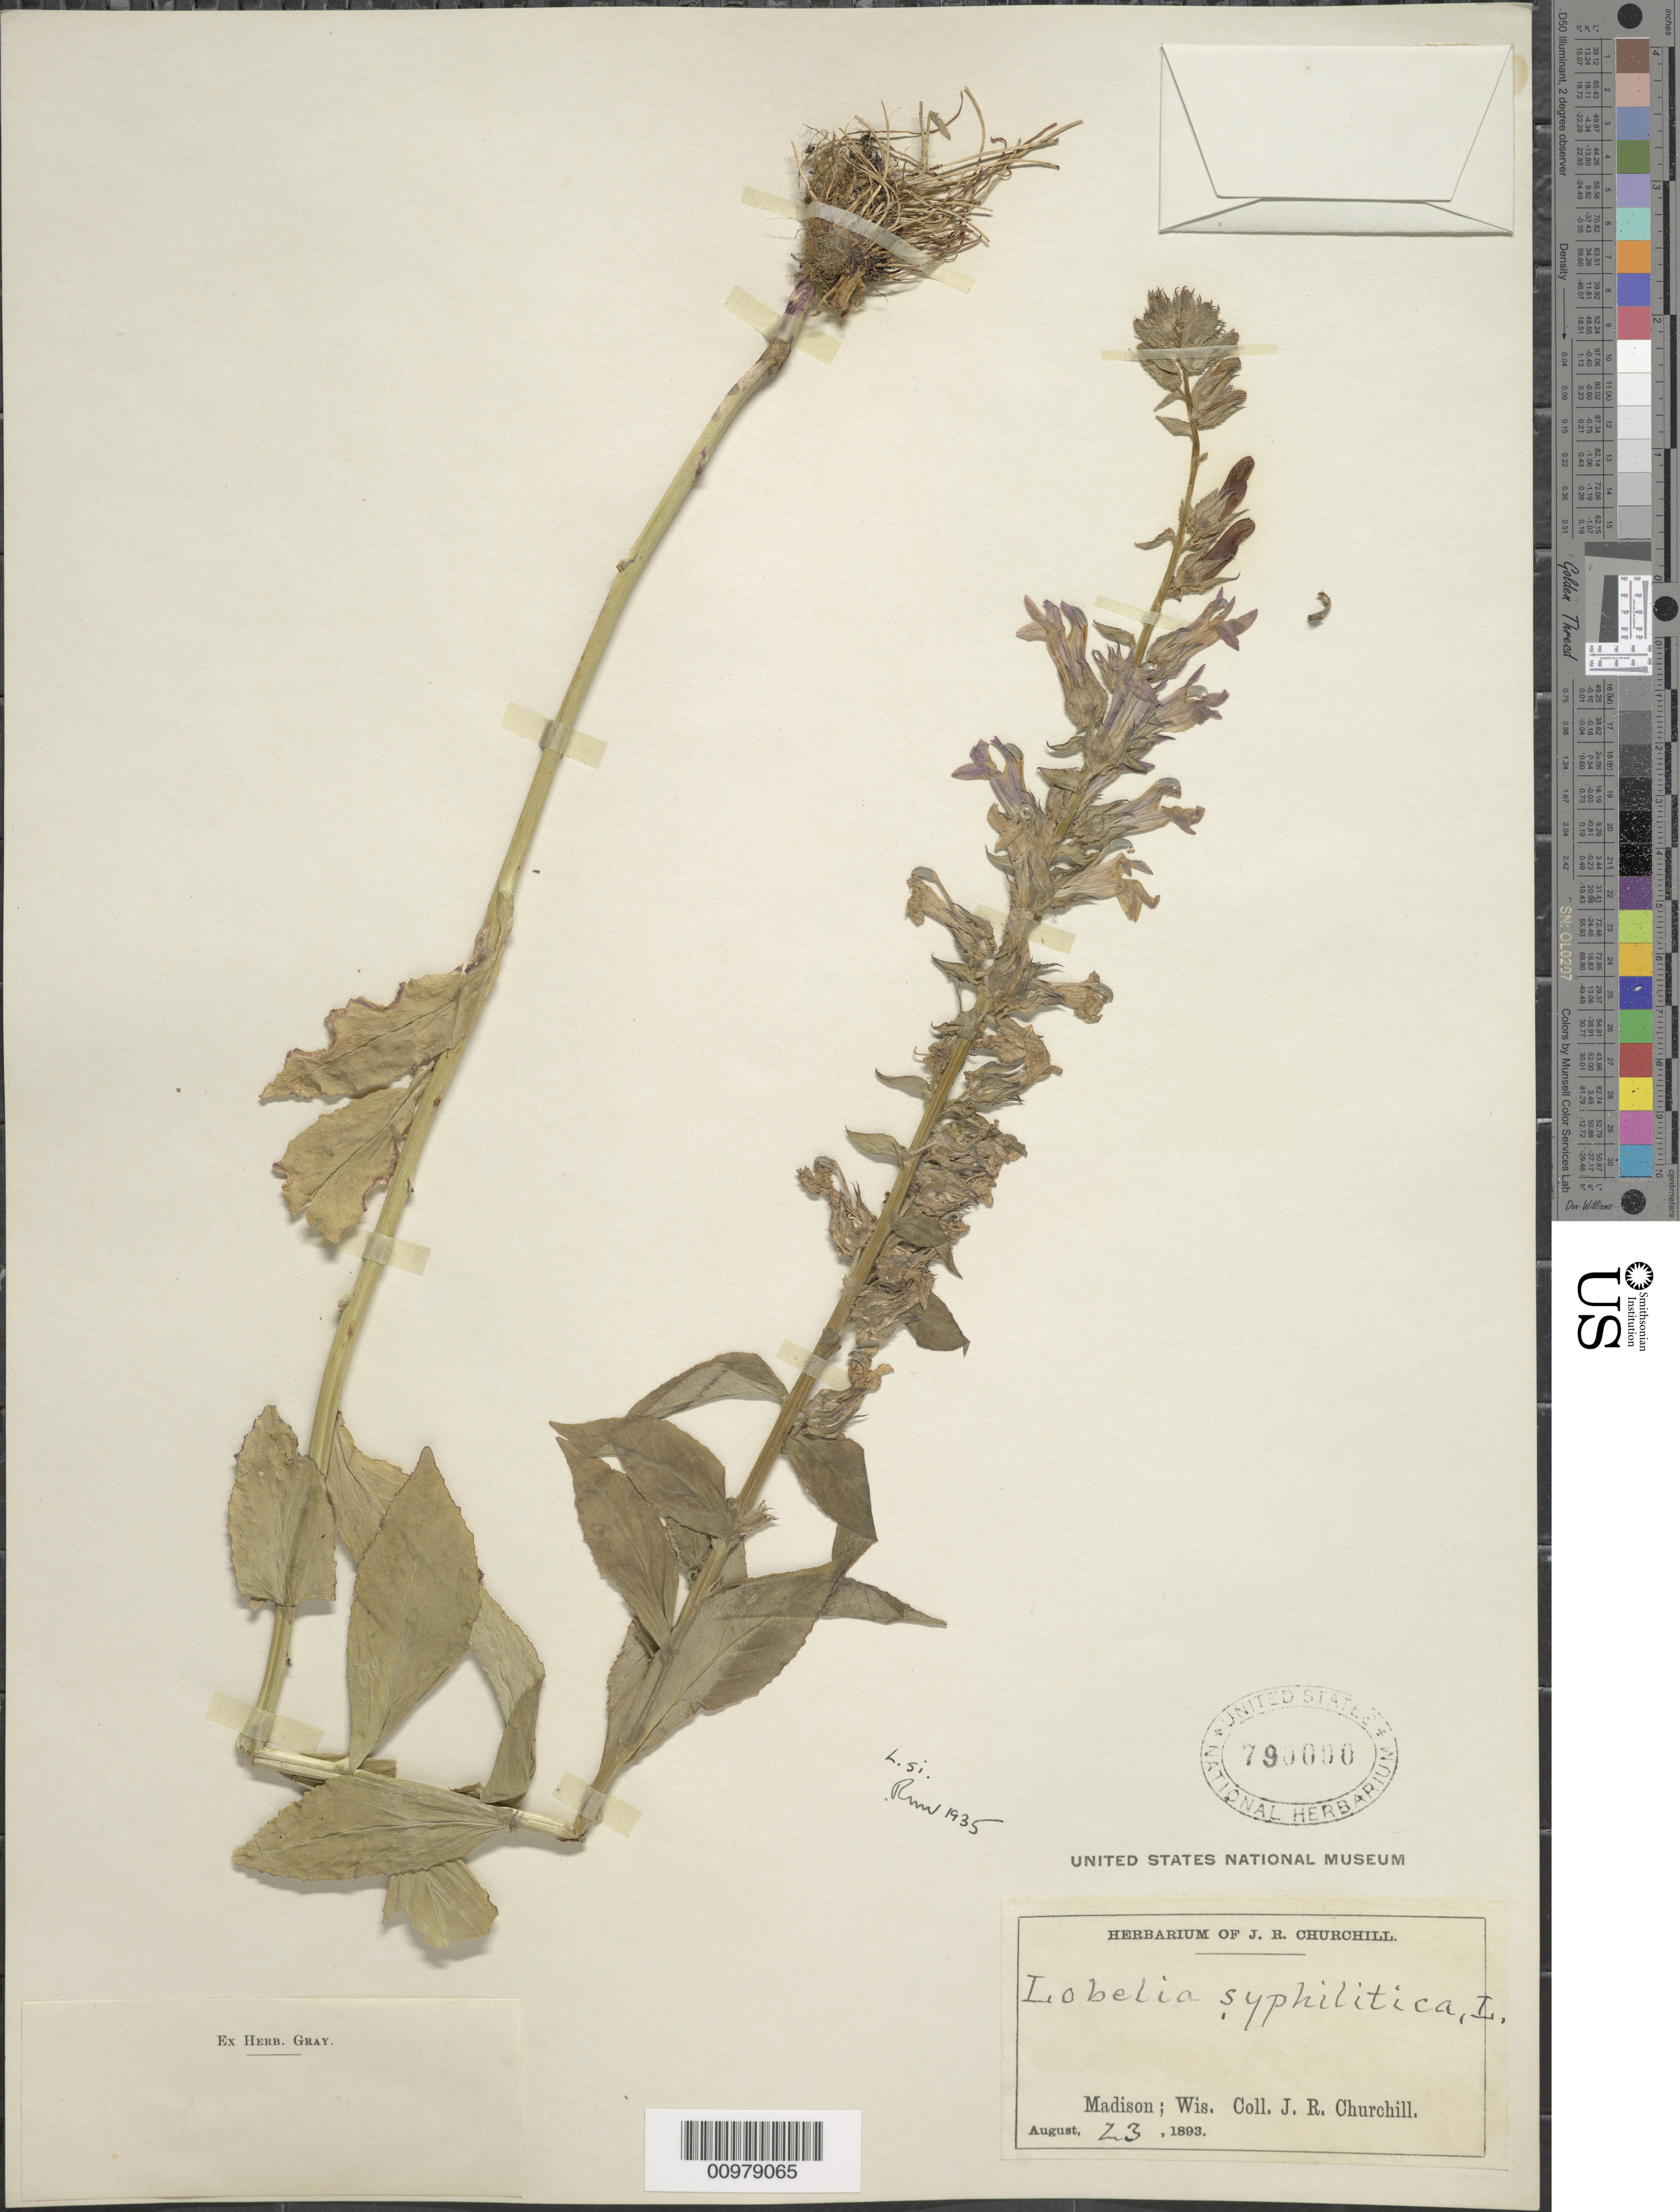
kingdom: Plantae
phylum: Tracheophyta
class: Magnoliopsida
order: Asterales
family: Campanulaceae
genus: Lobelia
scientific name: Lobelia siphilitica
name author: L.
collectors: J. R. Churchill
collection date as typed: August 23, 1893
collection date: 1893-08-23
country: United States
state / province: Wisconsin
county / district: Dane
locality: Madison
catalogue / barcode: US 790000